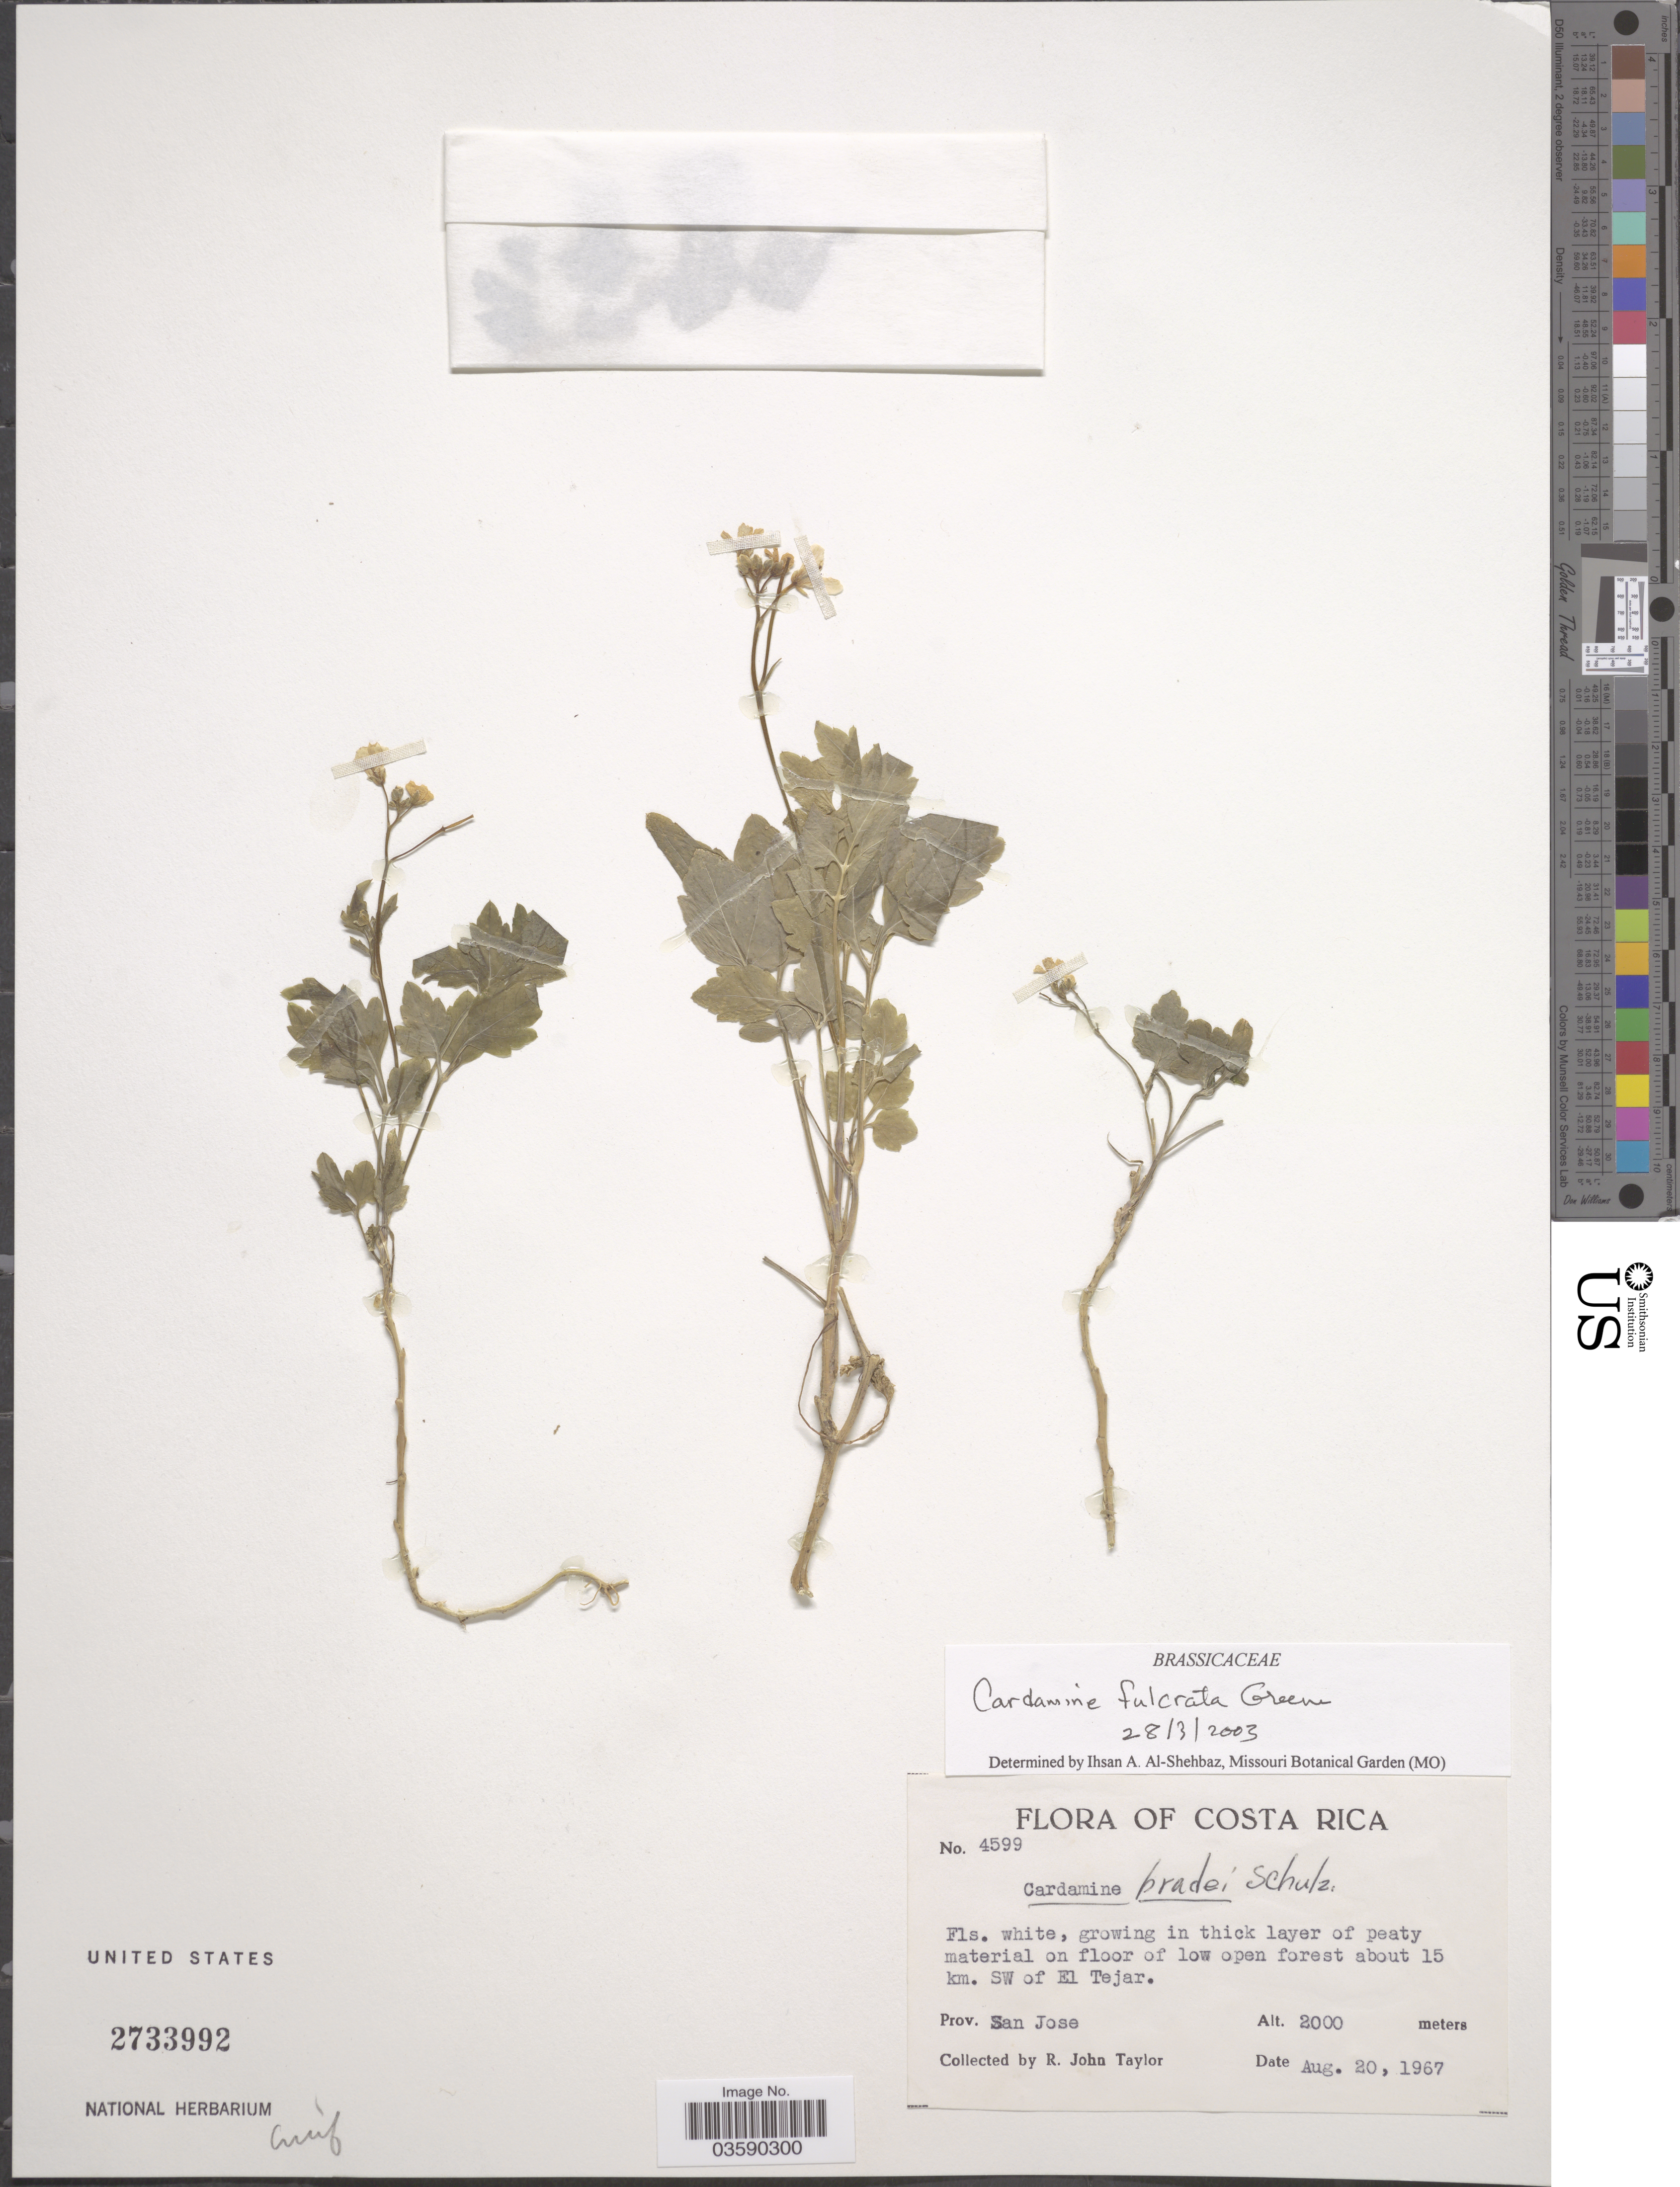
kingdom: Plantae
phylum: Tracheophyta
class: Magnoliopsida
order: Brassicales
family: Brassicaceae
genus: Cardamine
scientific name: Cardamine fulcrata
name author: Greene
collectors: J. Taylor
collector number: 4599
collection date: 1967-08-20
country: Costa Rica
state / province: San José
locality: Growing in thick layer of peaty material on floor of low open forest about 15 km. SW of El Tejar. Prov. San Jose.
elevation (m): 2000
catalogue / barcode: US 2733992